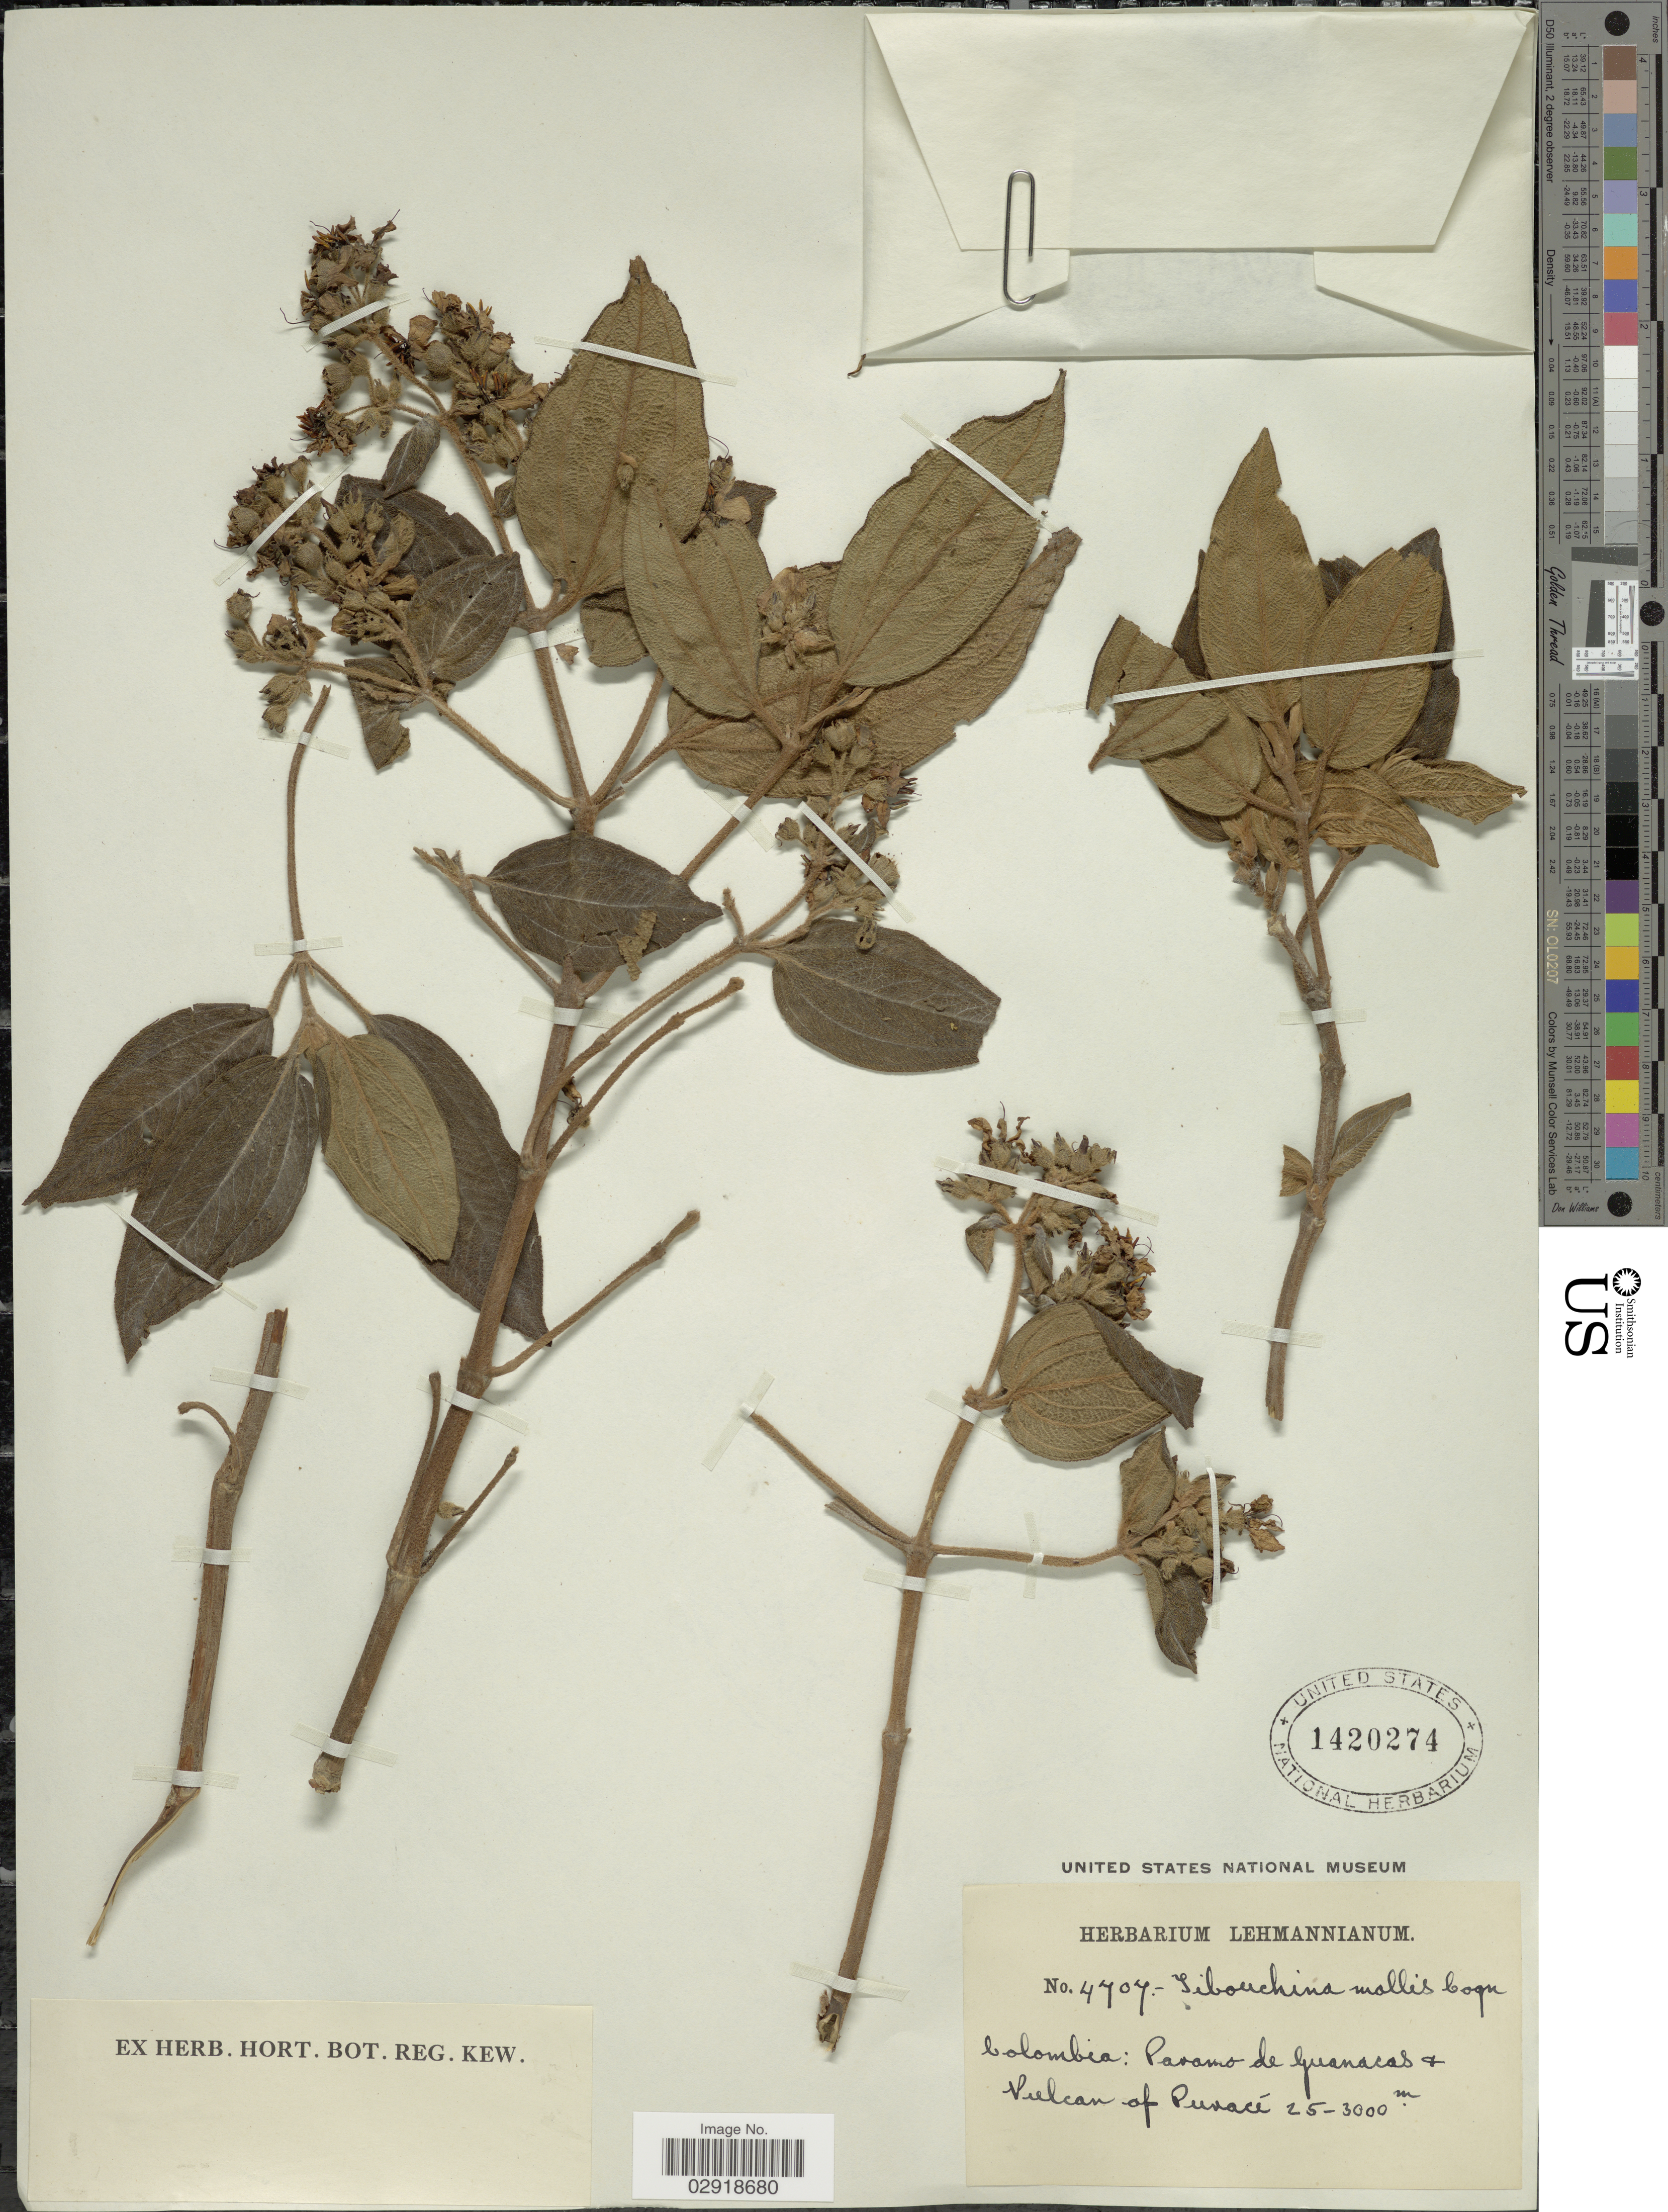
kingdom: Plantae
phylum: Tracheophyta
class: Magnoliopsida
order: Myrtales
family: Melastomataceae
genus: Chaetogastra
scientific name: Chaetogastra mollis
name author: (Bonpl.) DC.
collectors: ex herb. Lehmannianum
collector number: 4707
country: Colombia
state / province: Cauca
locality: Paramo de Guanacas & Volcan of Puracé.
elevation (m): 2500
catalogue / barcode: US 1420274